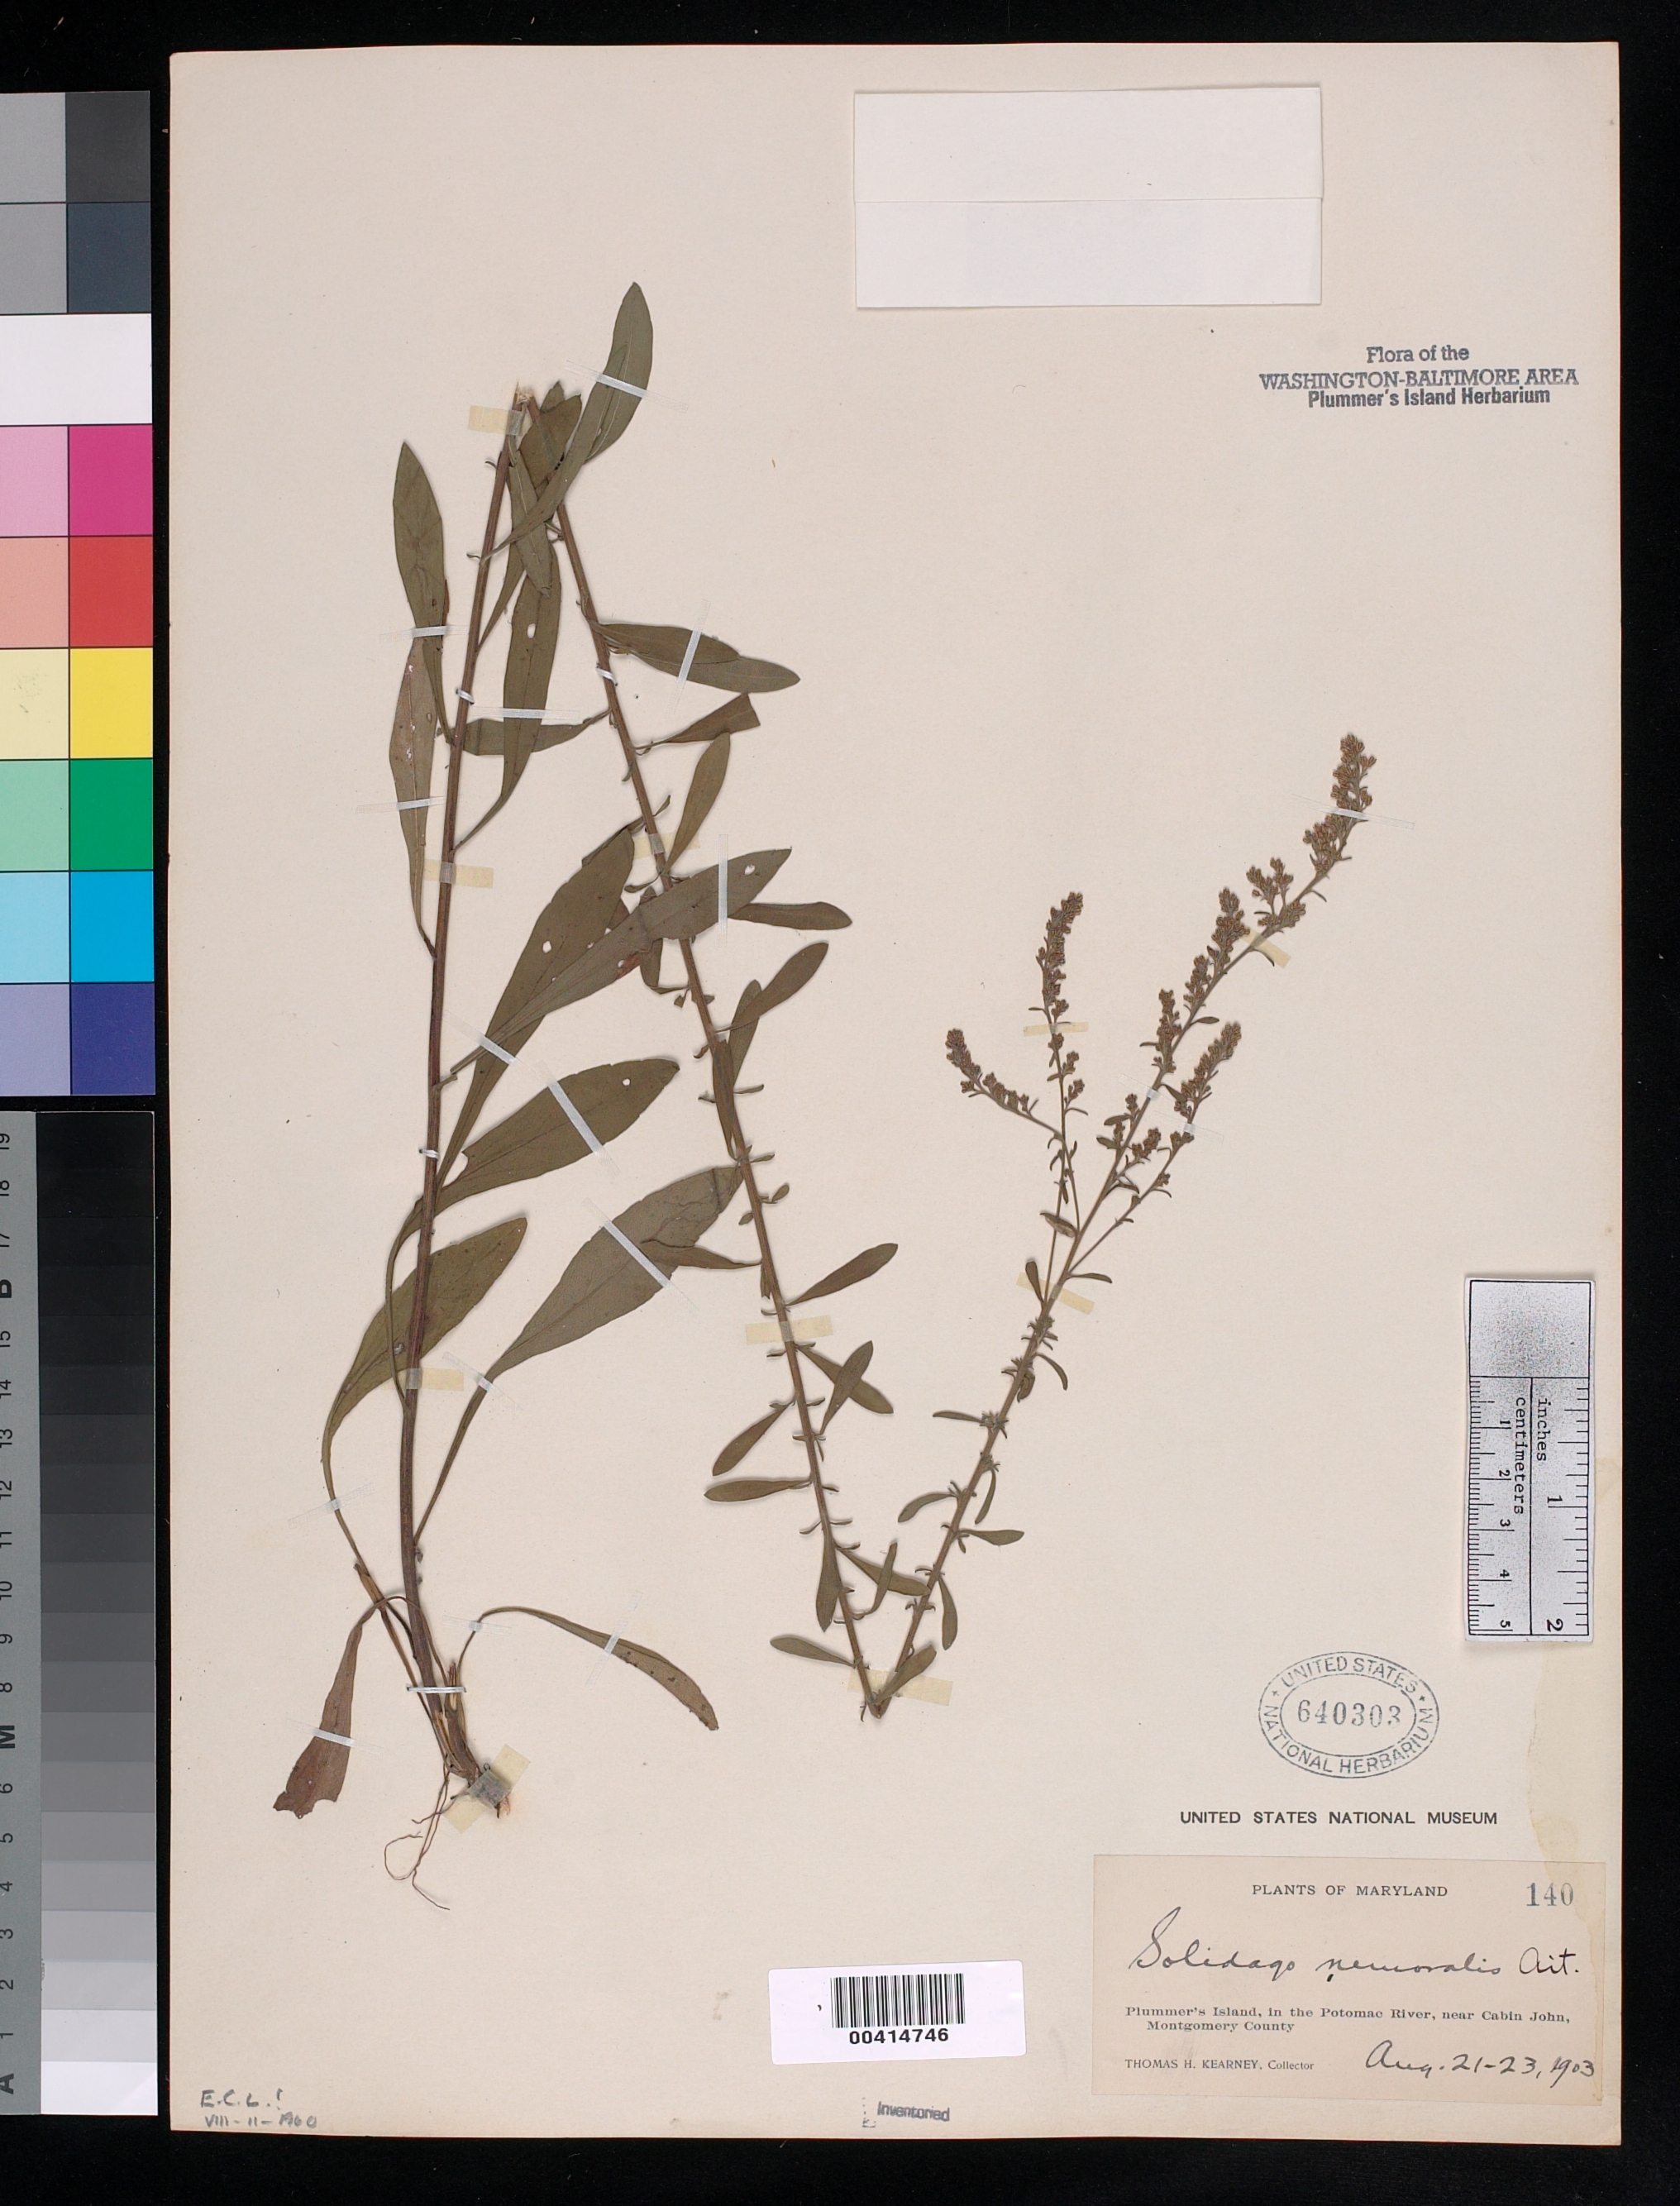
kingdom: Plantae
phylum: Tracheophyta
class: Magnoliopsida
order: Asterales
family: Asteraceae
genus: Solidago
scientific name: Solidago nemoralis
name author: Aiton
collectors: T. H. Kearney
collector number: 140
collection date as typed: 21 Aug 1903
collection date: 1903-08-21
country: United States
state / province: Maryland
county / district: Montgomery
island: Plummers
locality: Plummer's Island C. & O. Canal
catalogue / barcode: US 640303